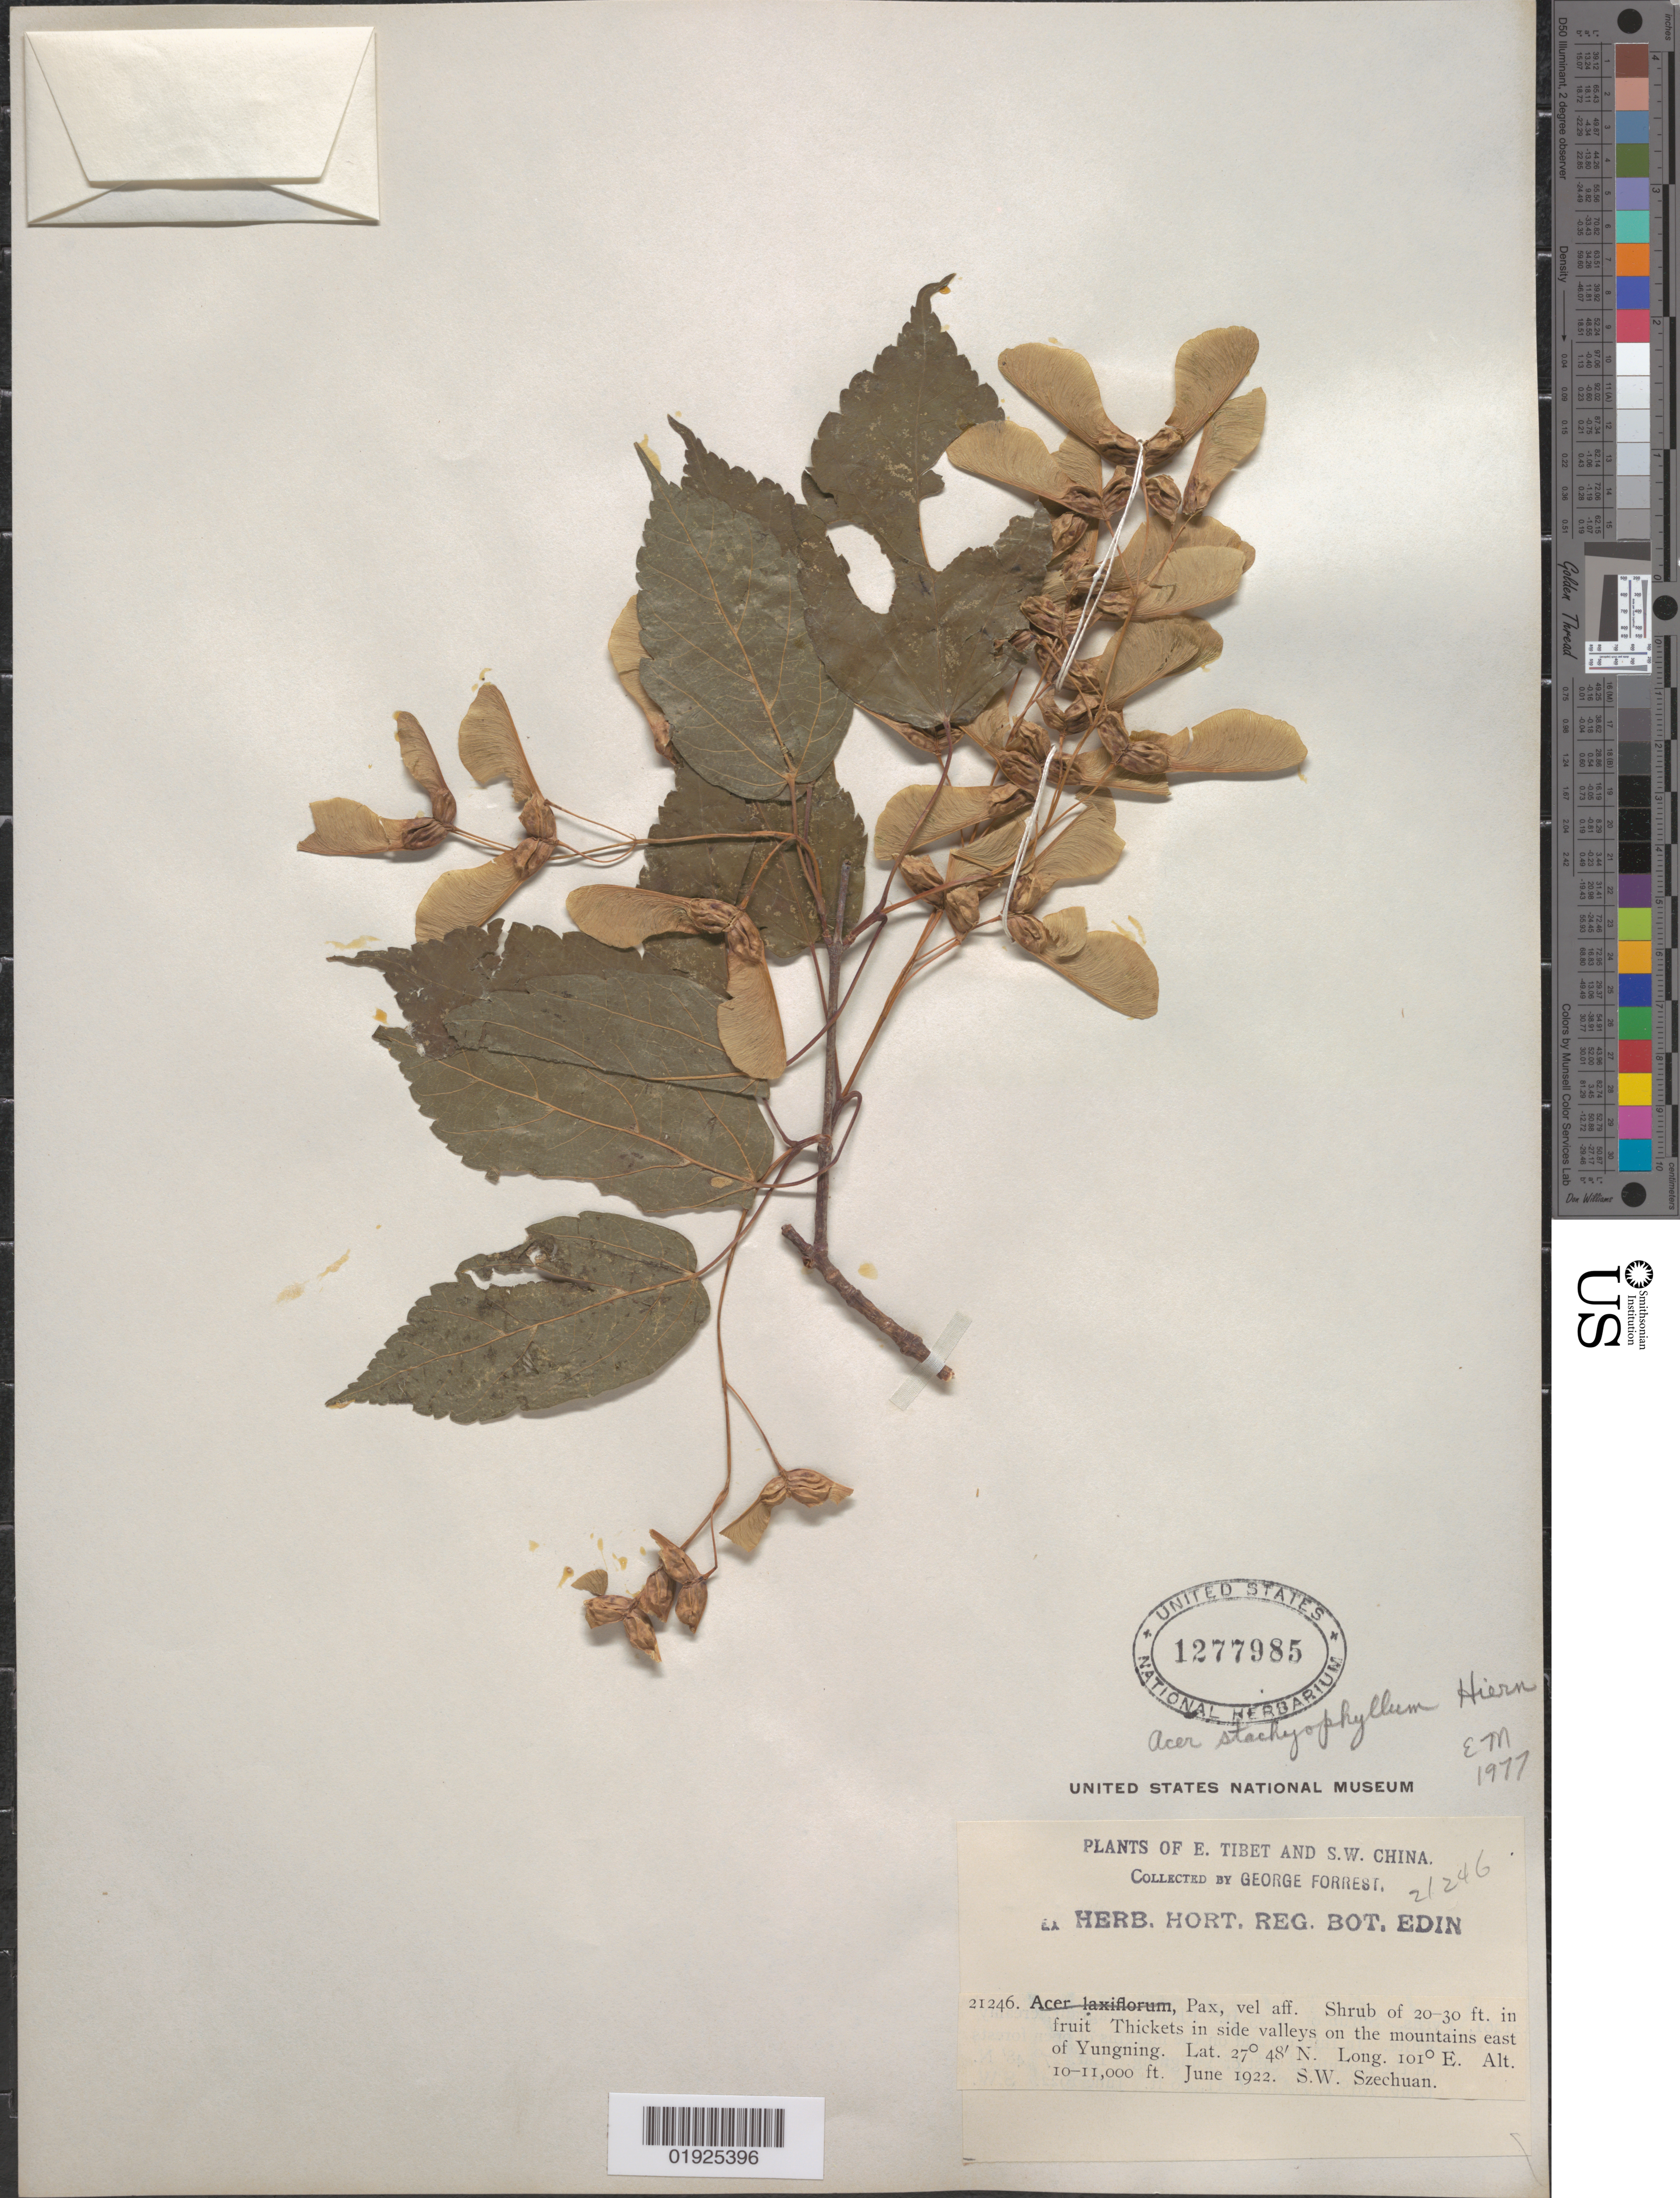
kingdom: Plantae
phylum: Tracheophyta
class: Magnoliopsida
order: Sapindales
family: Sapindaceae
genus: Acer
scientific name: Acer stachyophyllum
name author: Hiern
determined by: Murray, Edward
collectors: G. Forrest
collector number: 21246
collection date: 1922-06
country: China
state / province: Sichuan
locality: Szechuan [Sichuan]. Mountains east of Yungning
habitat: Thickets in side valleys on the mountains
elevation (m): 3048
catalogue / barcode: US 1277985